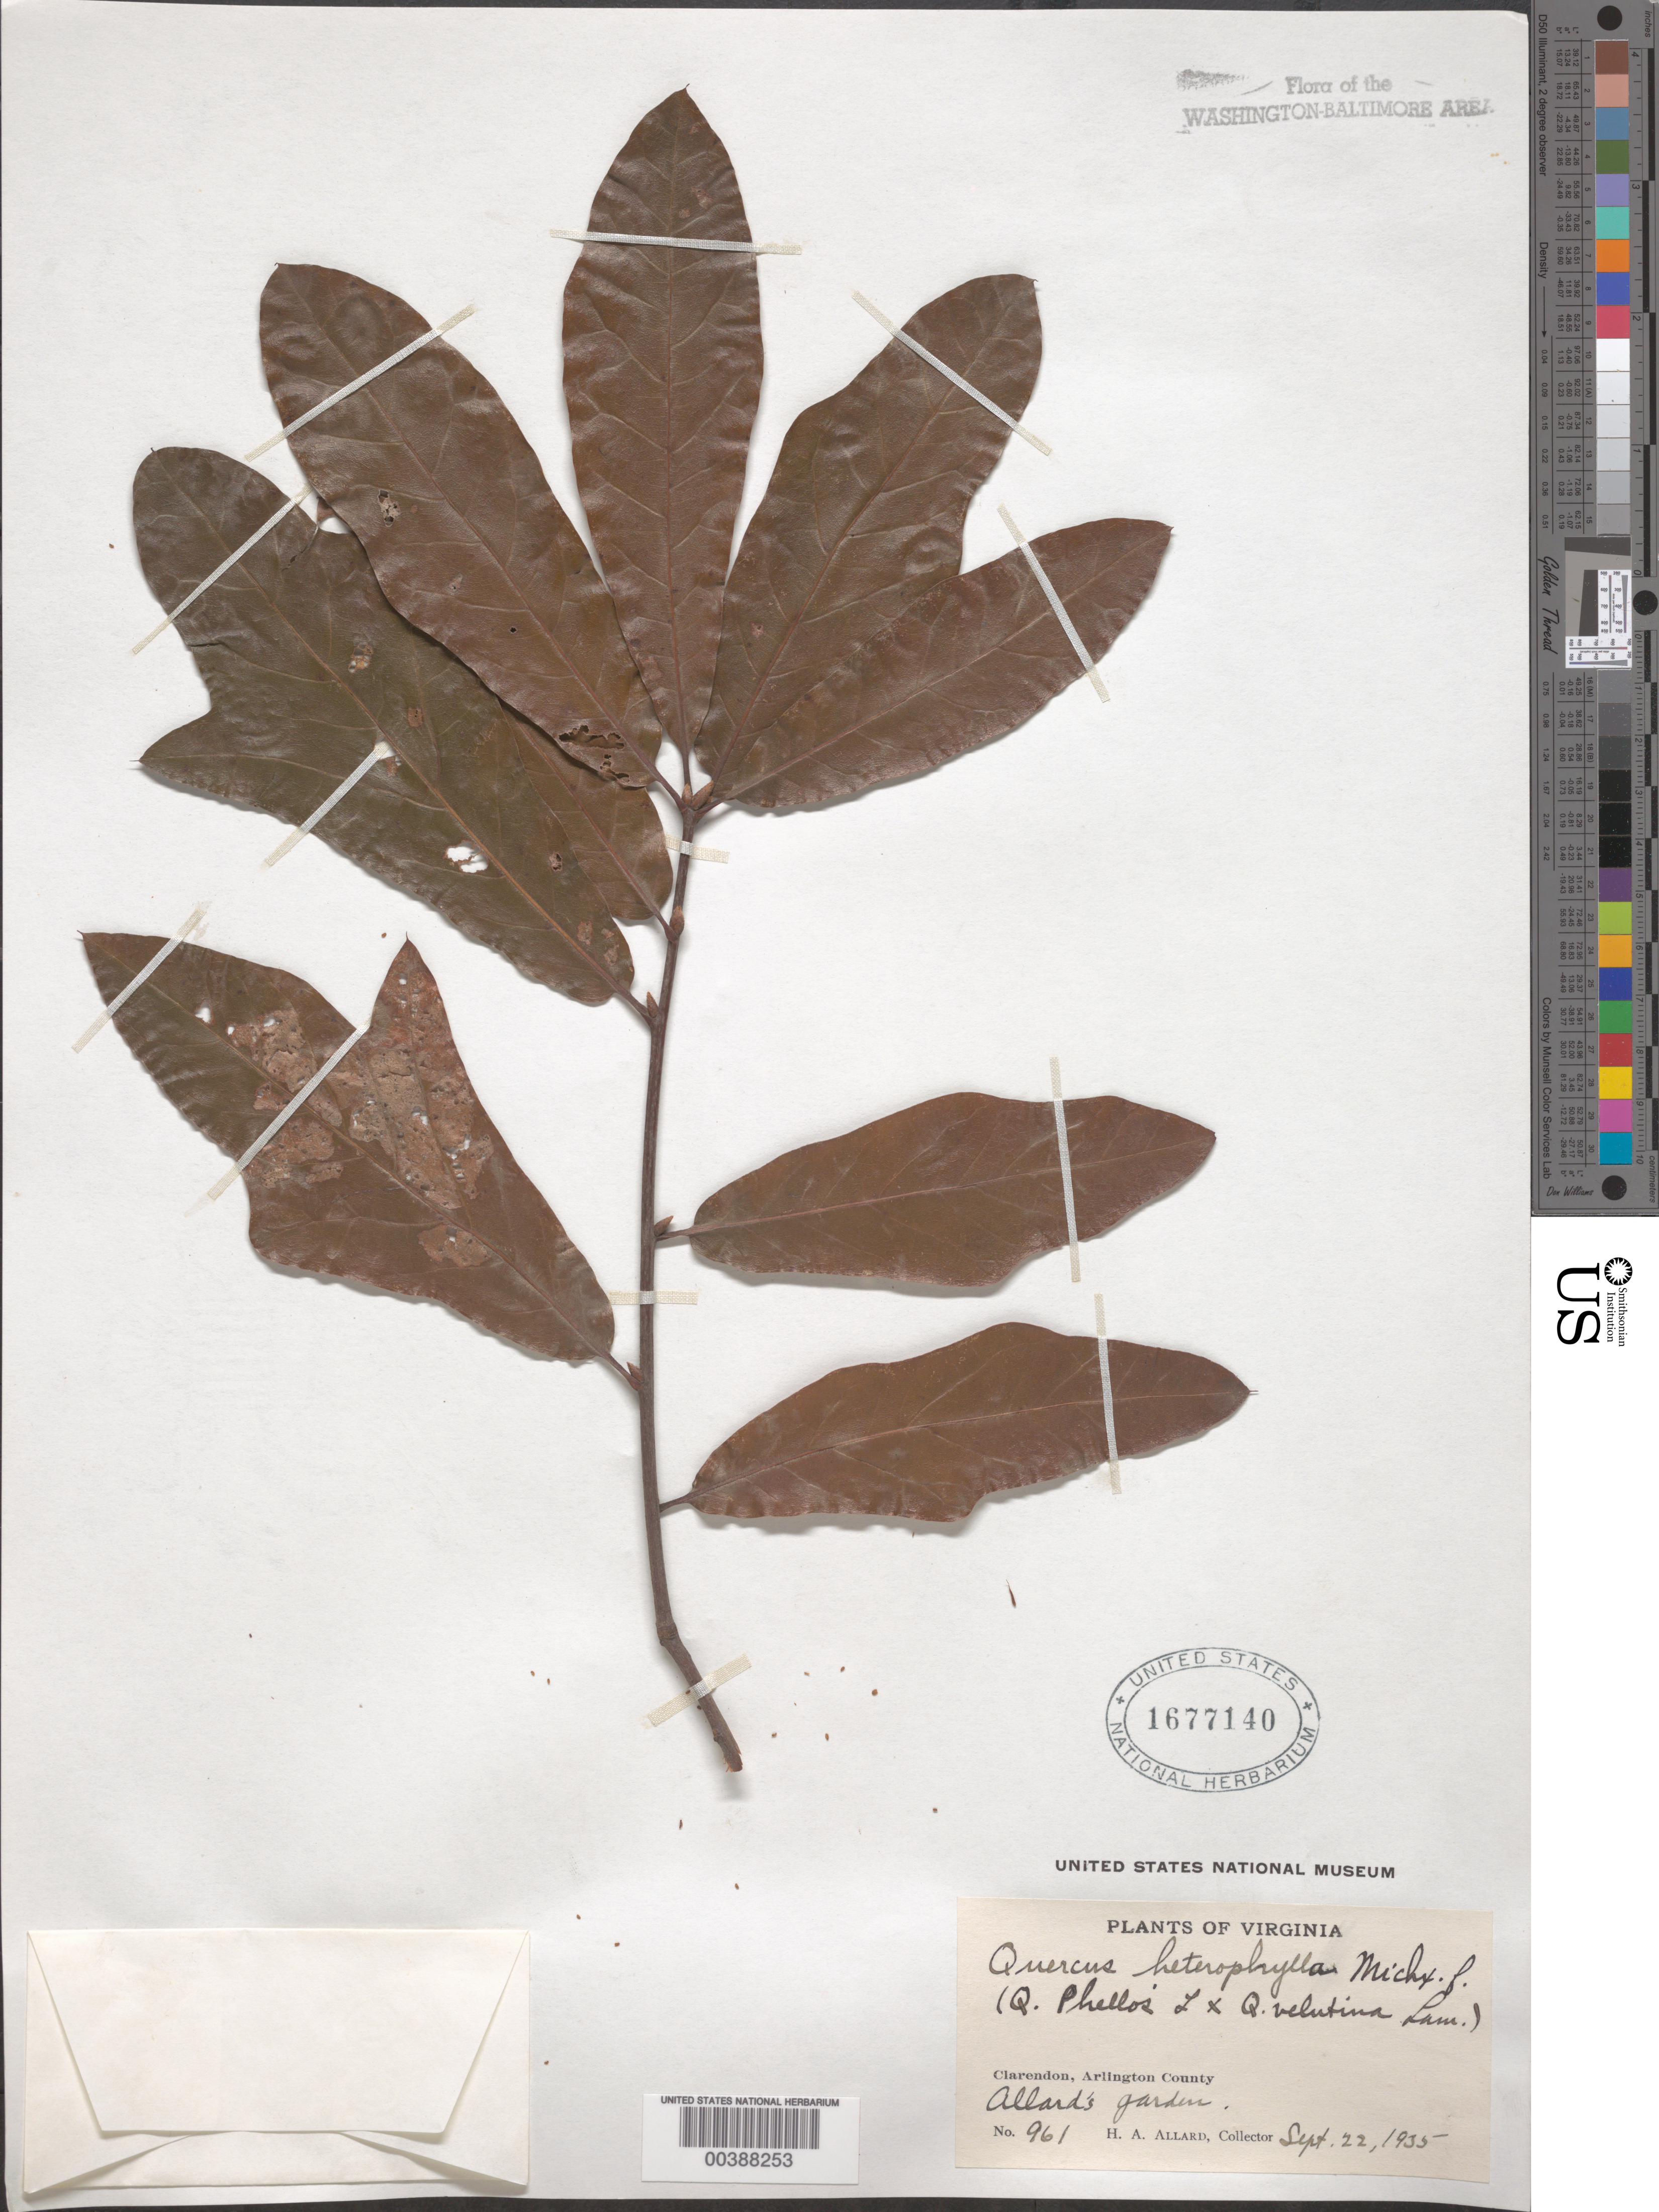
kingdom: Plantae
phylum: Tracheophyta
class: Magnoliopsida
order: Fagales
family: Fagaceae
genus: Quercus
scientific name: Quercus x heterophylla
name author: Michx.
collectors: H. A. Allard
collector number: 961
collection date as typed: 22 Sep 1935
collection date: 1935-09-22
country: United States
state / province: Virginia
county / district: Arlington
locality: Clarendon, Allards garden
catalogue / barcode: US 1677140